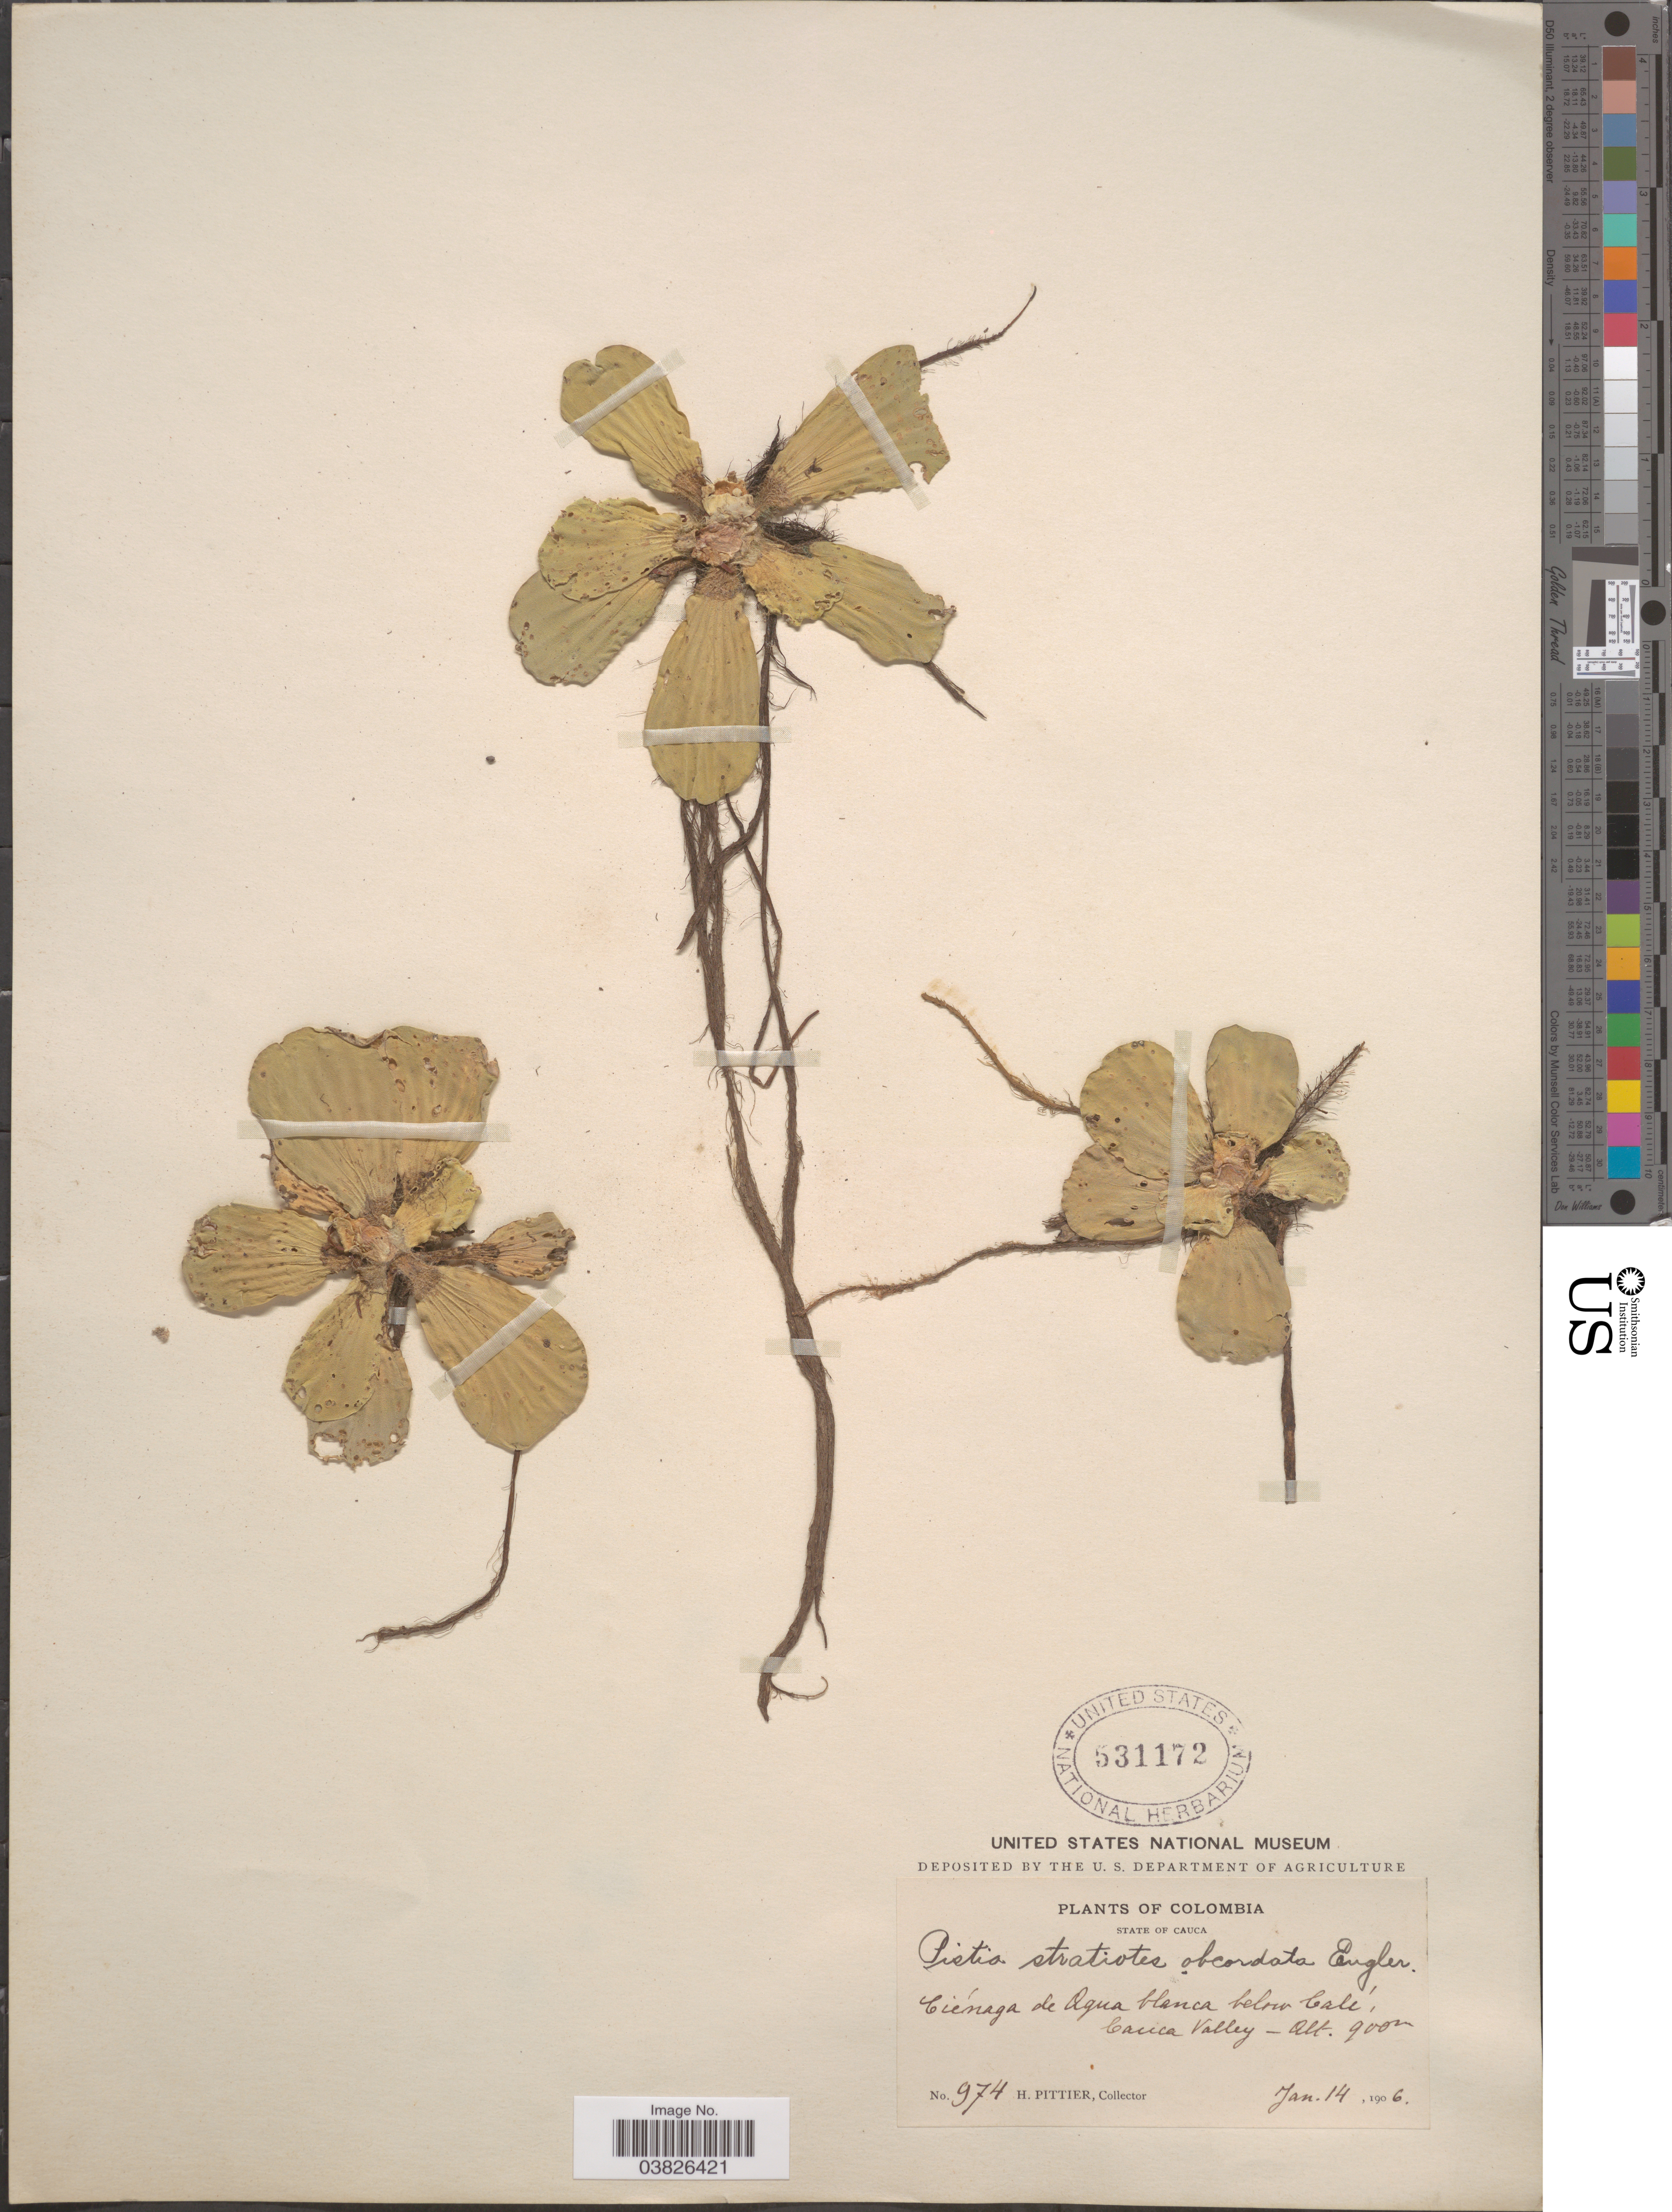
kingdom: Plantae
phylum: Tracheophyta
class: Liliopsida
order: Alismatales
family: Araceae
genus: Pistia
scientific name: Pistia stratiotes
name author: L.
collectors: H. F. Pittier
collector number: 974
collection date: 1906-01-14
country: Colombia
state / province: Cauca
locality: Ciénaga de Agua blanca below Cali, Cauca Valley.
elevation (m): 900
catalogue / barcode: US 531172